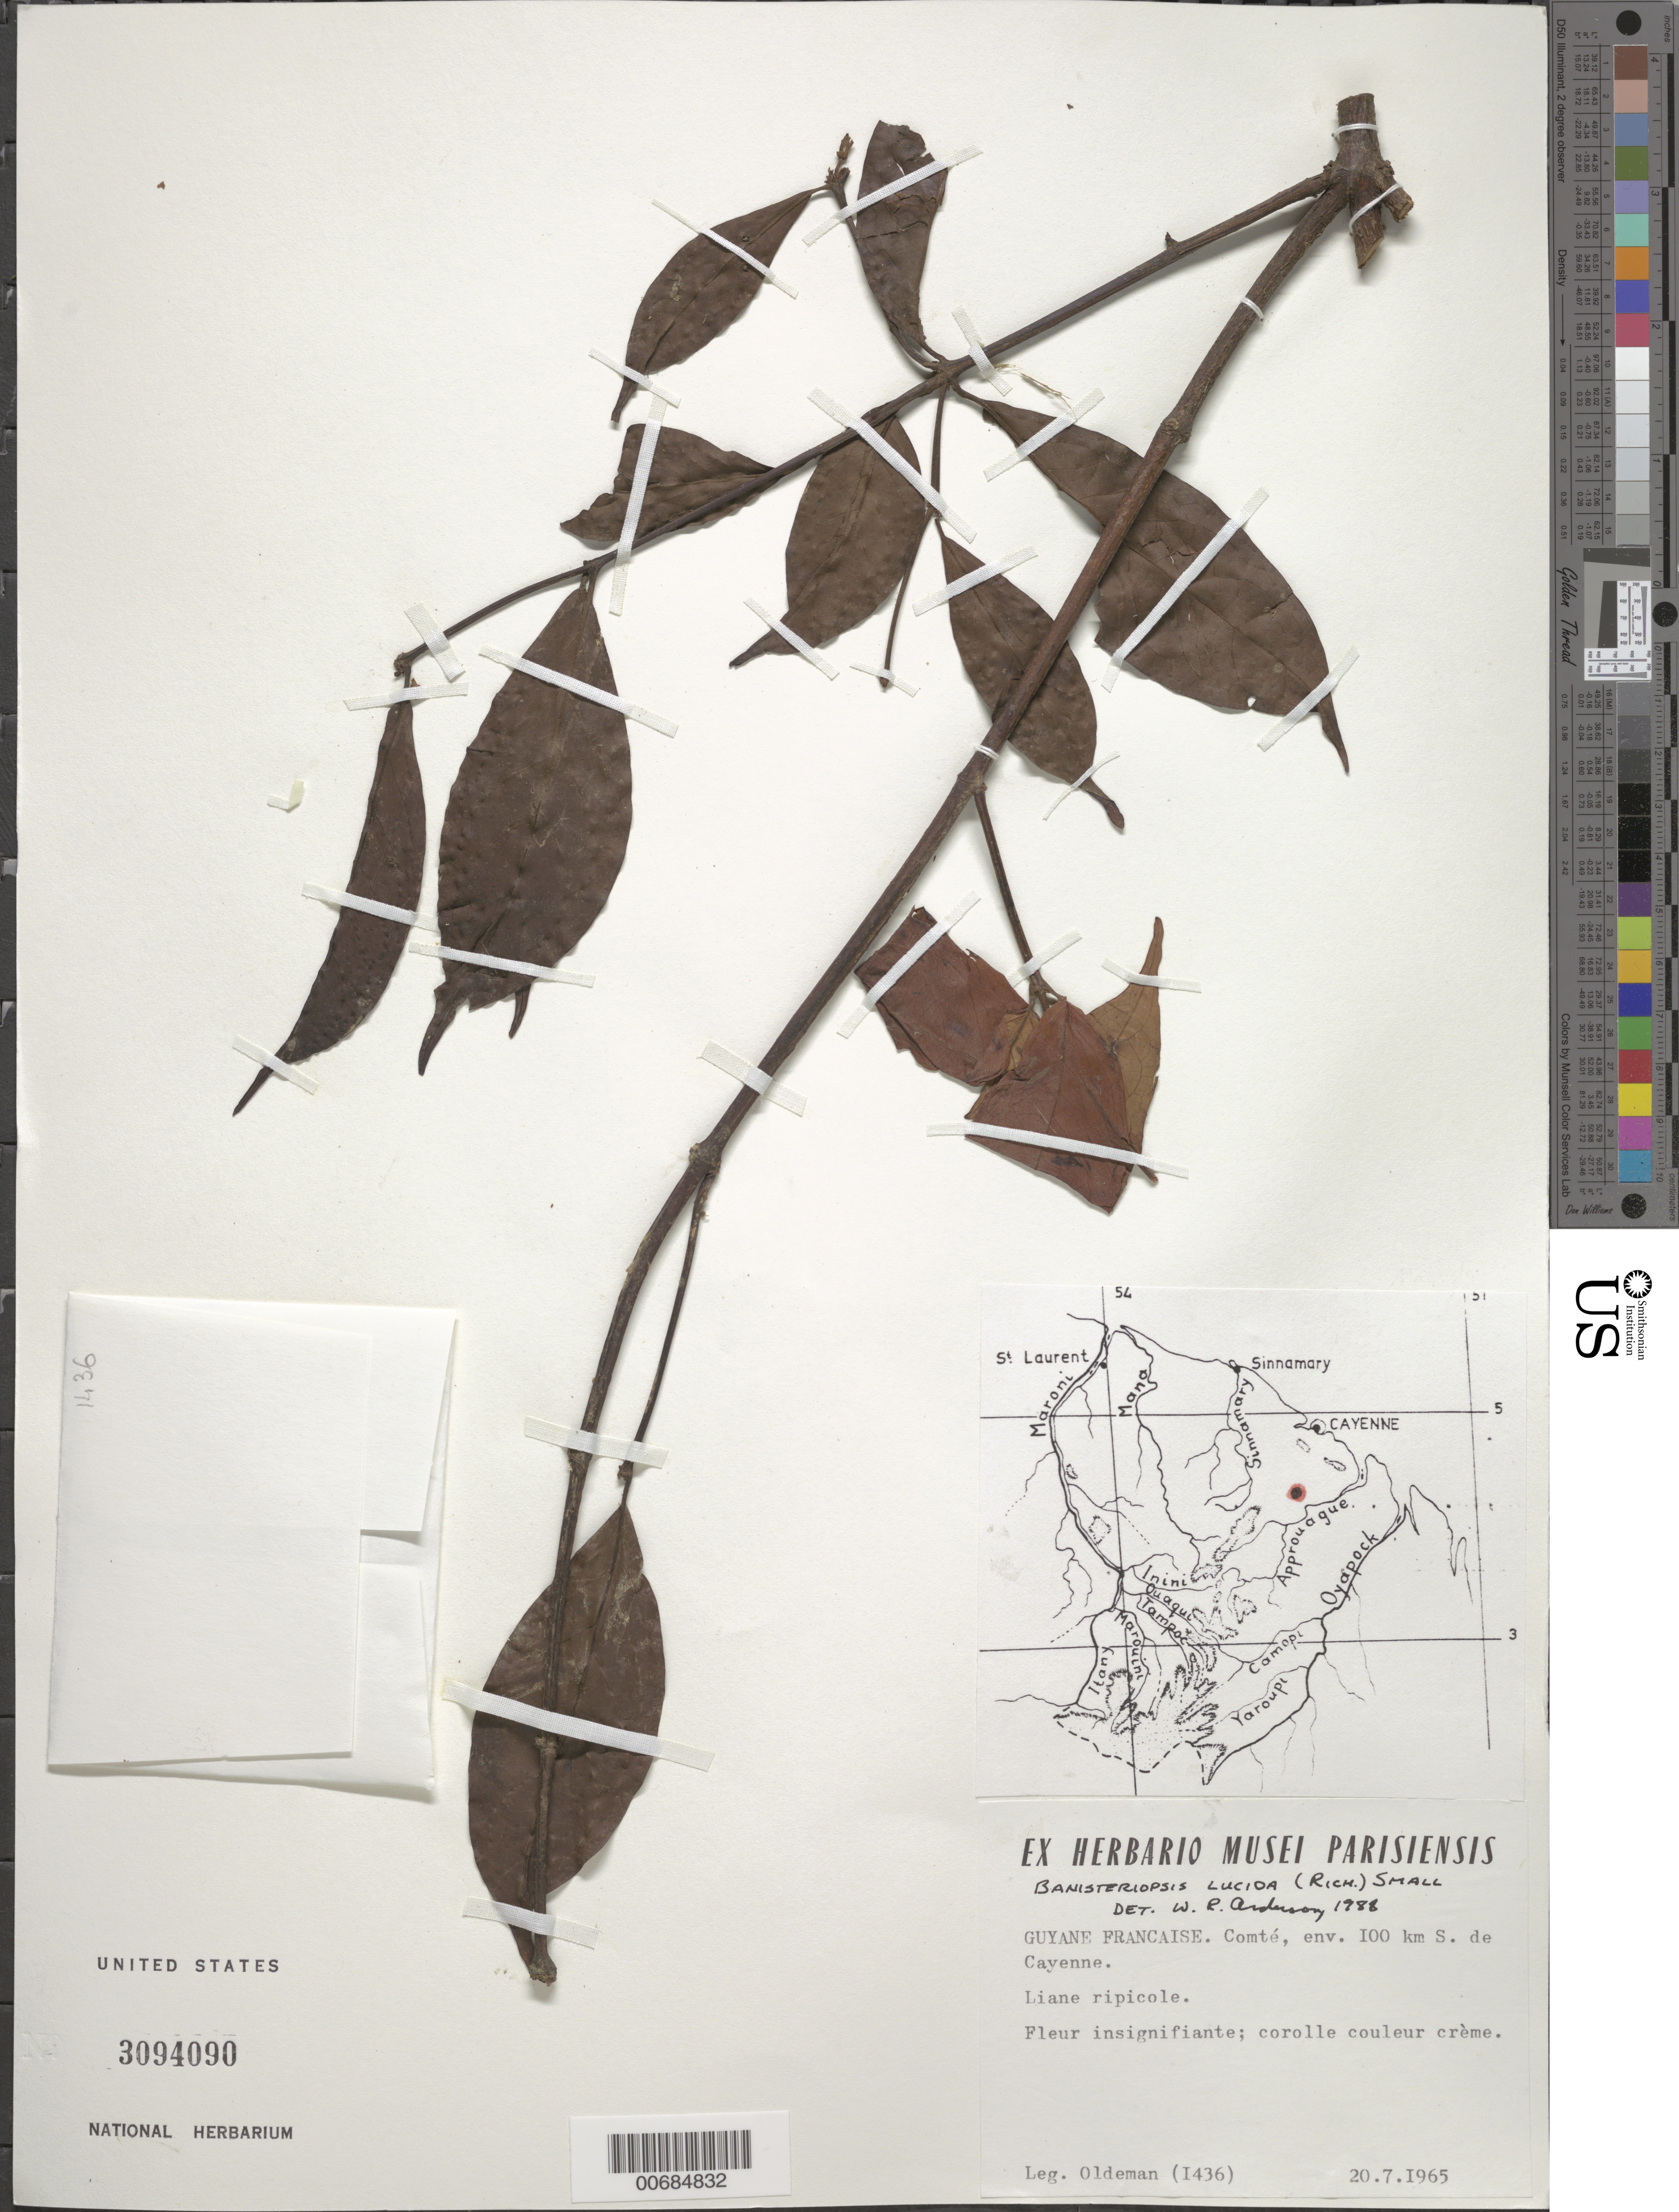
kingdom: Plantae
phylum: Tracheophyta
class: Magnoliopsida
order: Malpighiales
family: Malpighiaceae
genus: Banisteriopsis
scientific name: Banisteriopsis lucida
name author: (Rich.) Small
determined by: Anderson, W. R., (MICH), University of Michigan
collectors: R. Oldeman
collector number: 1436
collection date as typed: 20-Jul-65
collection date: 1965-07-20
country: French Guiana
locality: Comté, env. 100 km S de Cayenne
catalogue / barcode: US 3094090